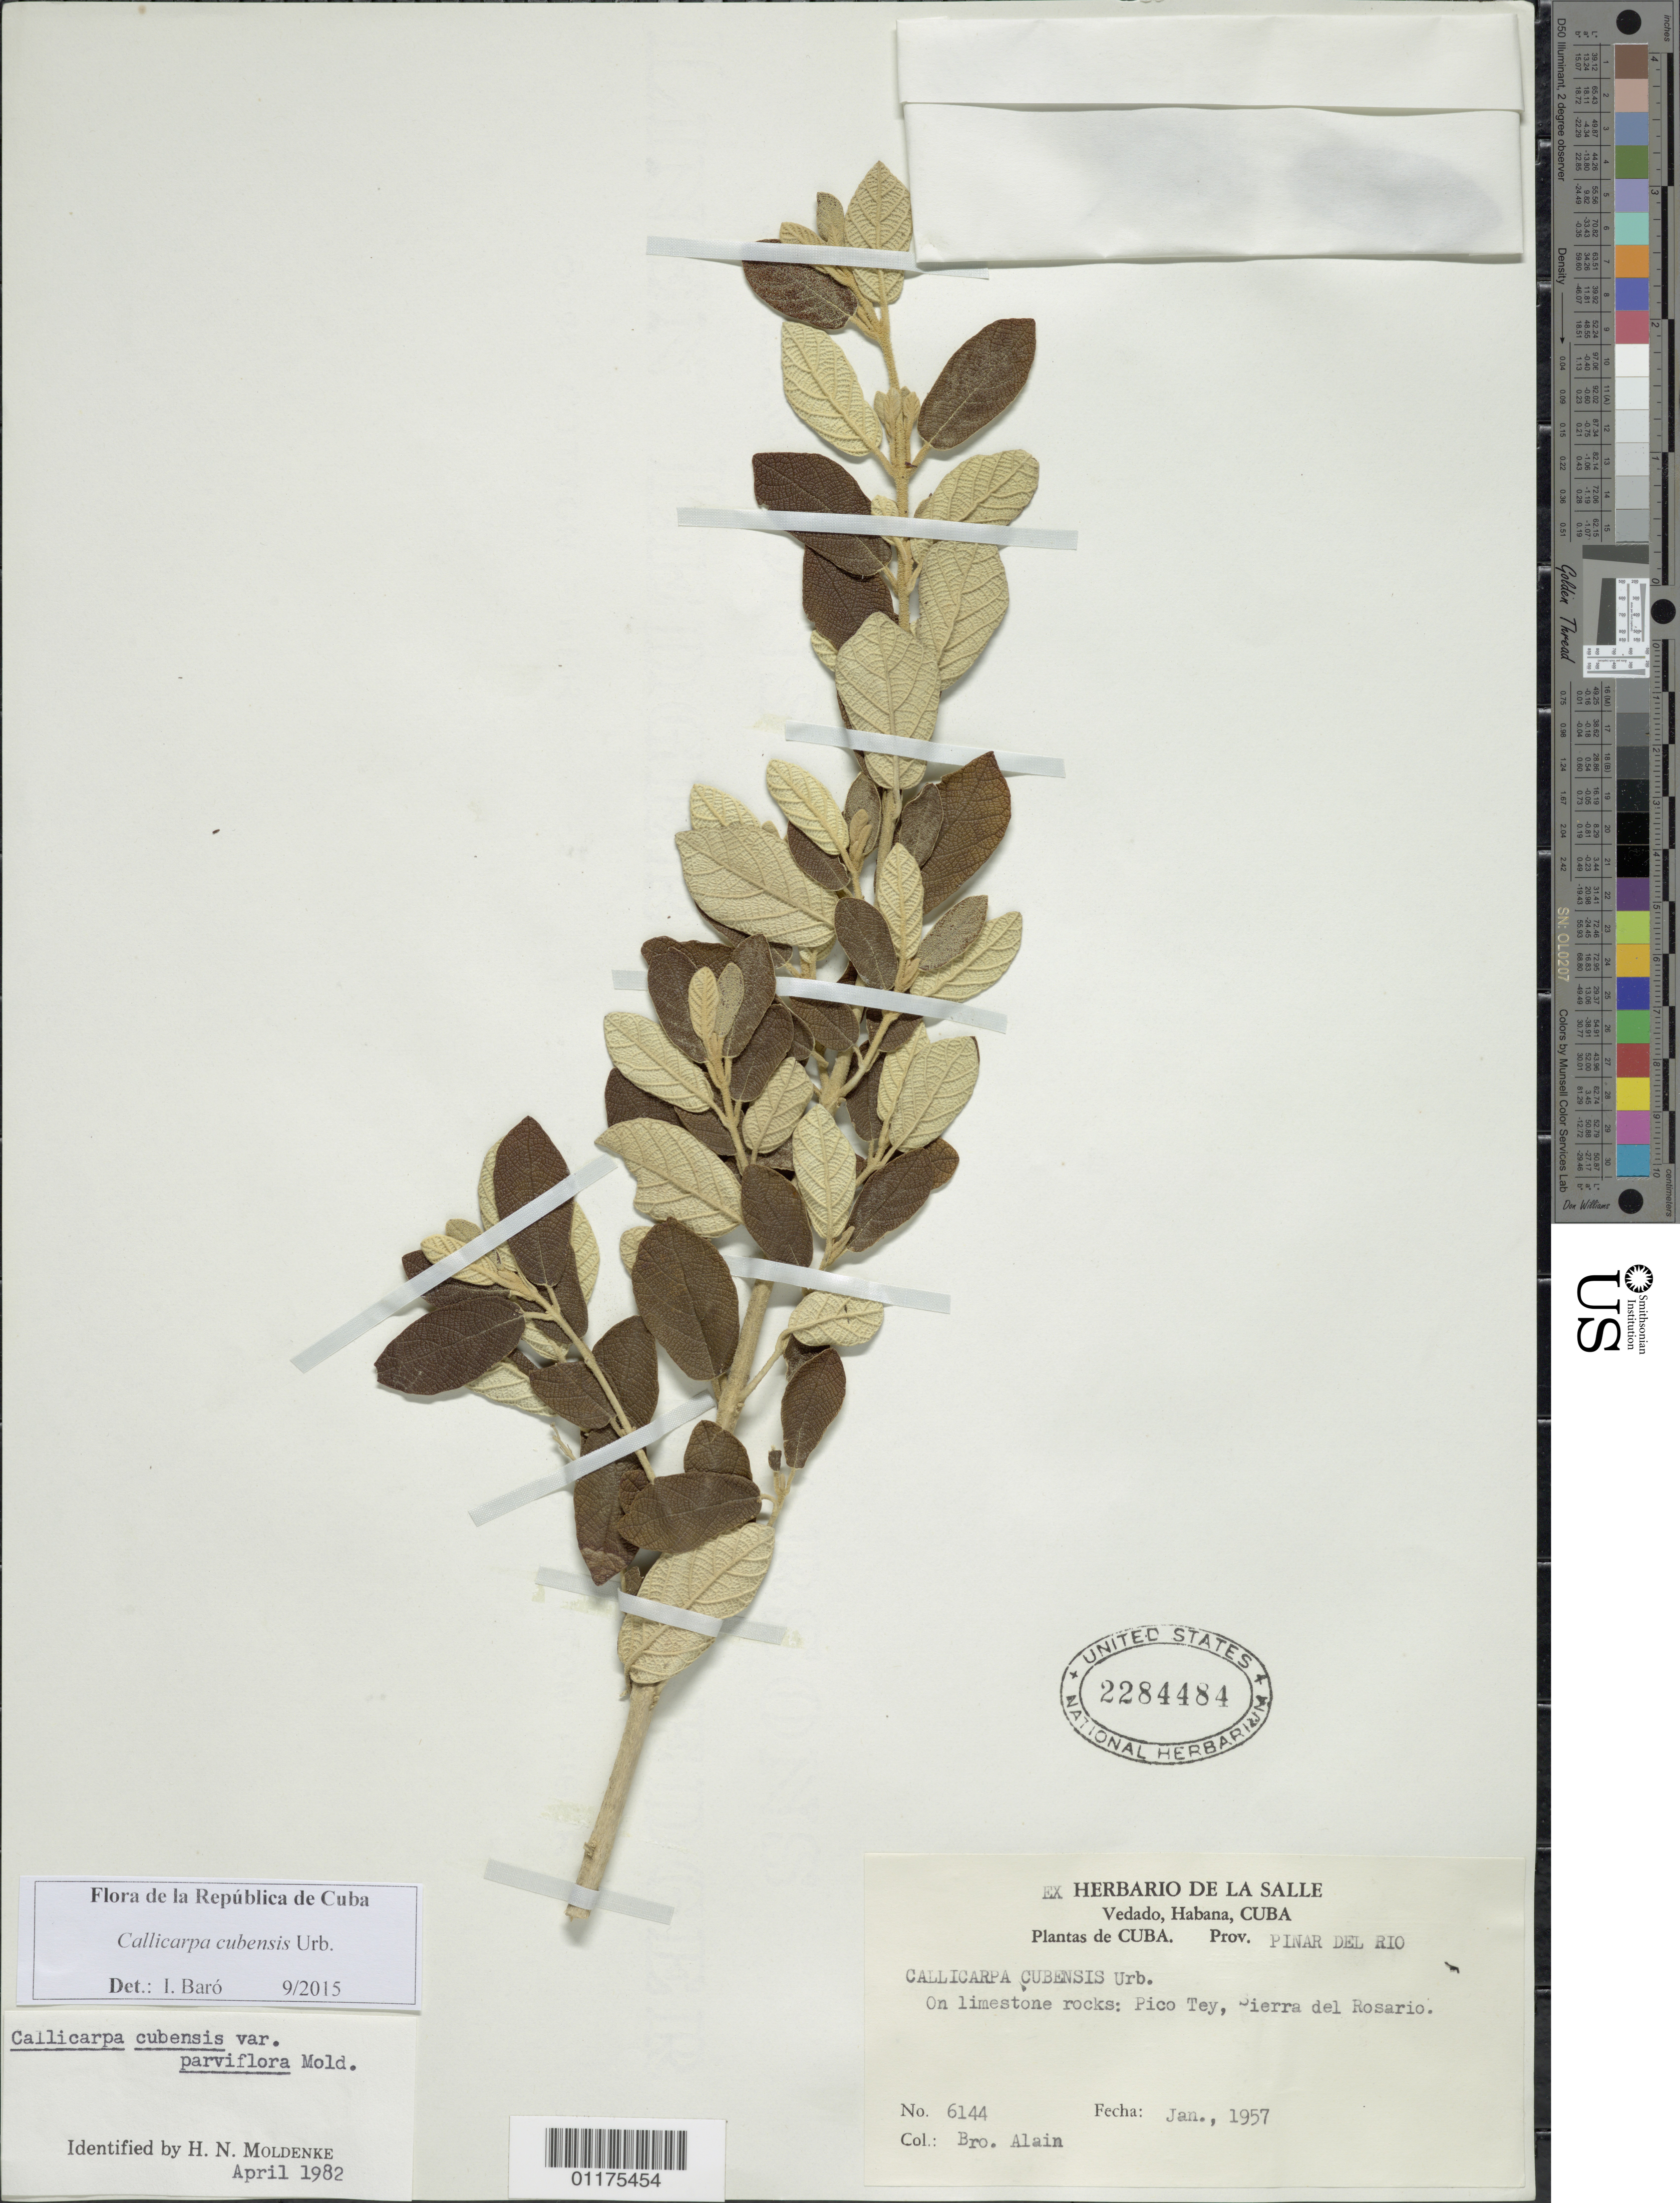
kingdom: Plantae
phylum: Tracheophyta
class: Magnoliopsida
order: Lamiales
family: Lamiaceae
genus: Callicarpa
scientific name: Callicarpa cubensis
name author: Urb.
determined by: Baró Oliedo, I.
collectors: A. H. Liogier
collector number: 6144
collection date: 1957-01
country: Cuba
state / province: Pinar del Rio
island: Cuba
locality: Habana, Vedado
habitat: Limestone rocks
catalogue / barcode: US 2284484